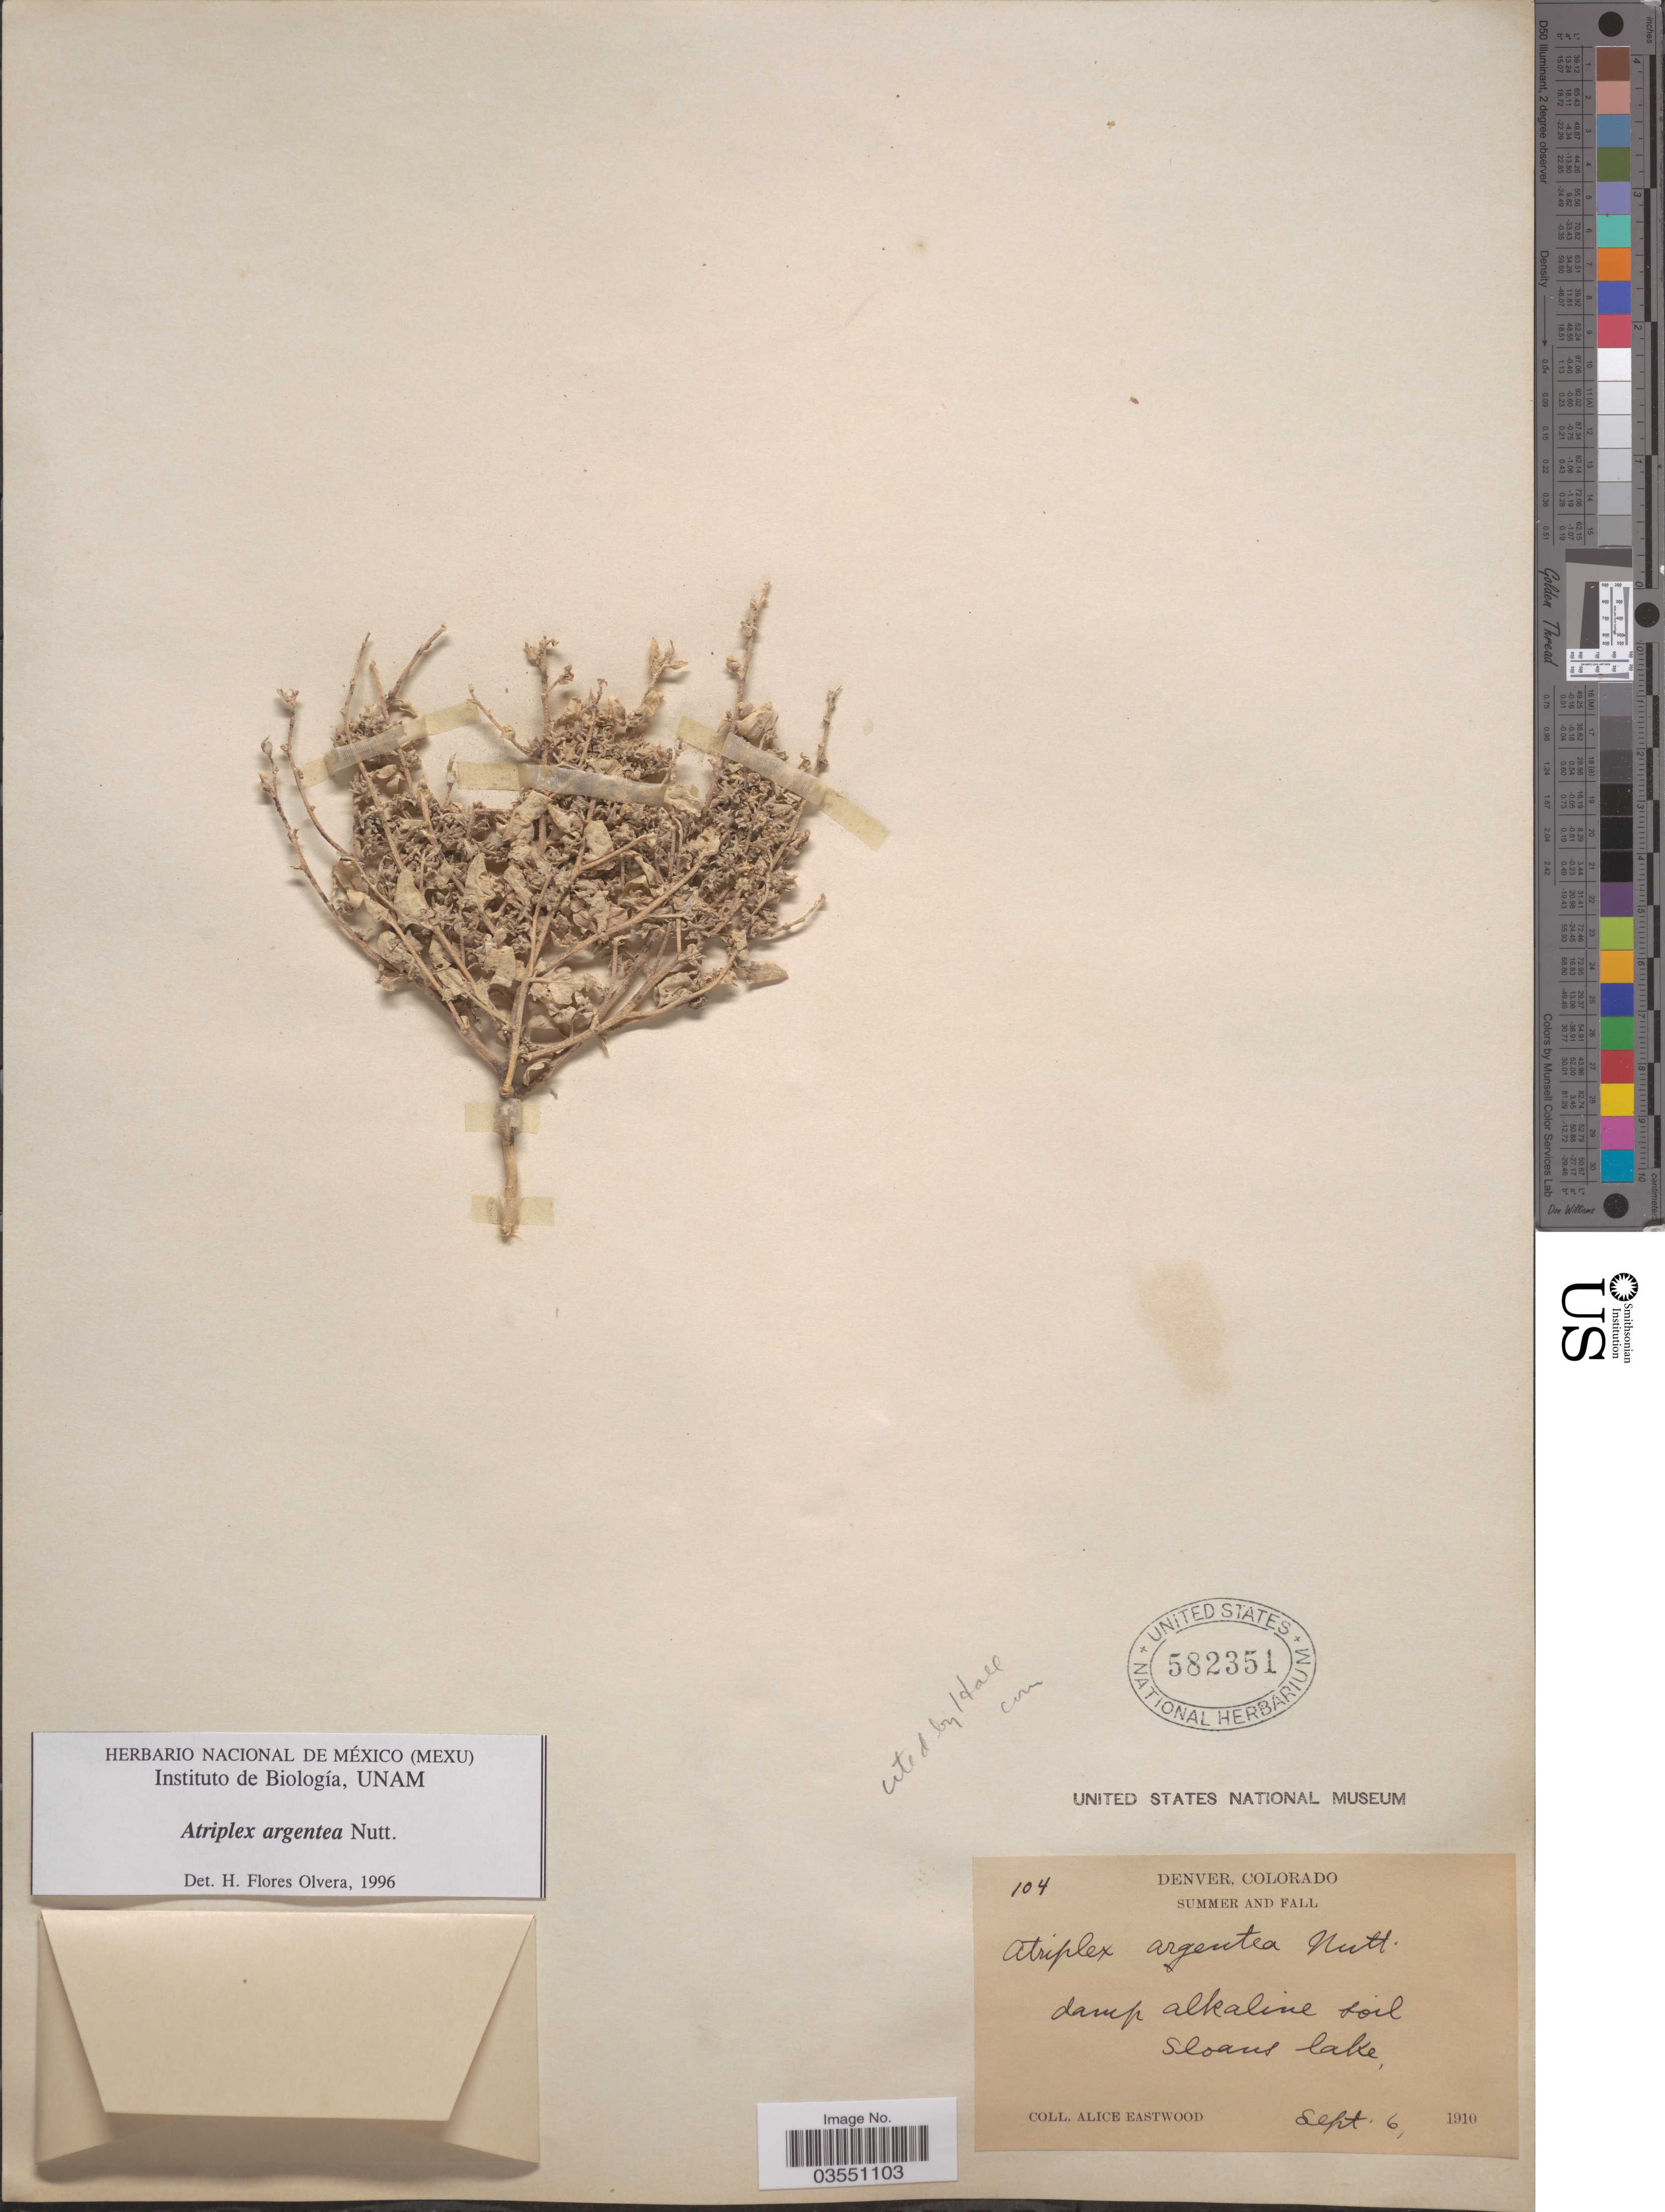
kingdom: Plantae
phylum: Tracheophyta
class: Magnoliopsida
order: Caryophyllales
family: Amaranthaceae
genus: Atriplex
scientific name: Atriplex argentea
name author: Nutt.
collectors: A. Eastwood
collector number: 104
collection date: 1910-09-06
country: United States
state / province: Colorado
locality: Sloans lake.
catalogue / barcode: US 582351